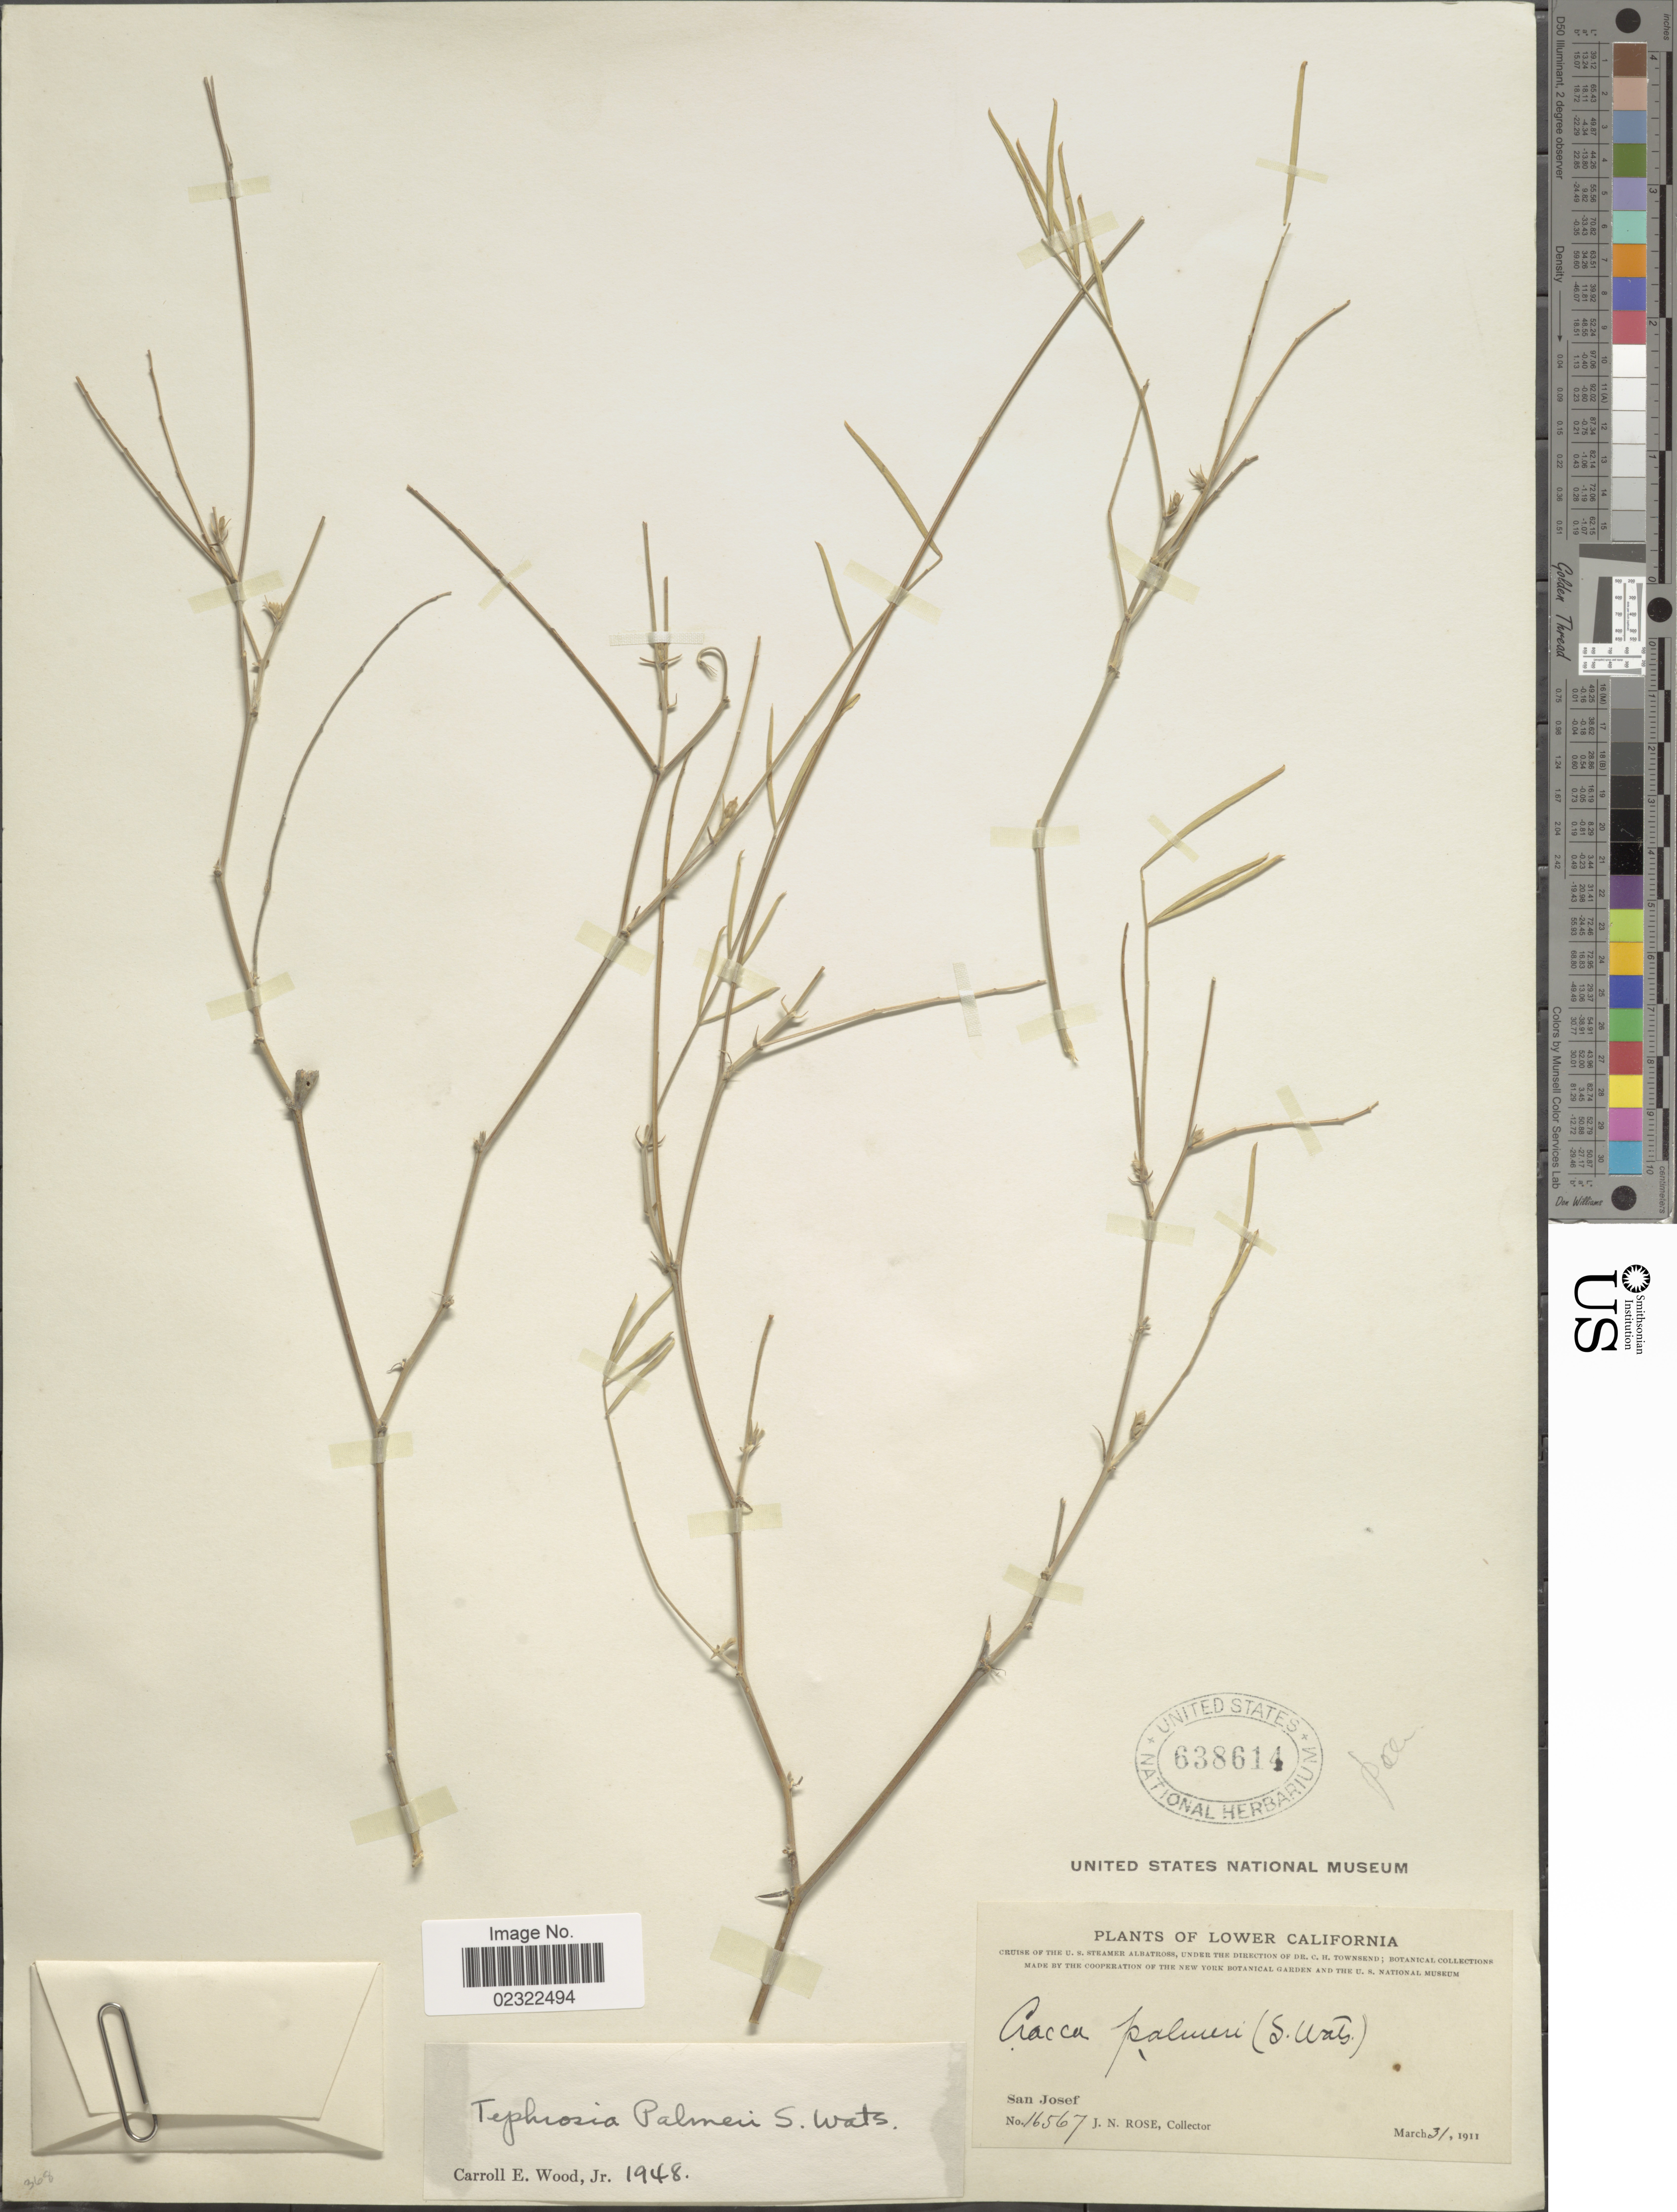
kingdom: Plantae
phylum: Tracheophyta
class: Magnoliopsida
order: Fabales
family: Fabaceae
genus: Tephrosia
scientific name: Tephrosia palmeri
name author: S. Watson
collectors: J. N. Rose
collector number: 16567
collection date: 1911-03-31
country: Mexico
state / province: Baja California Sur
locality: Lower California. San Jose.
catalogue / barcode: US 638614